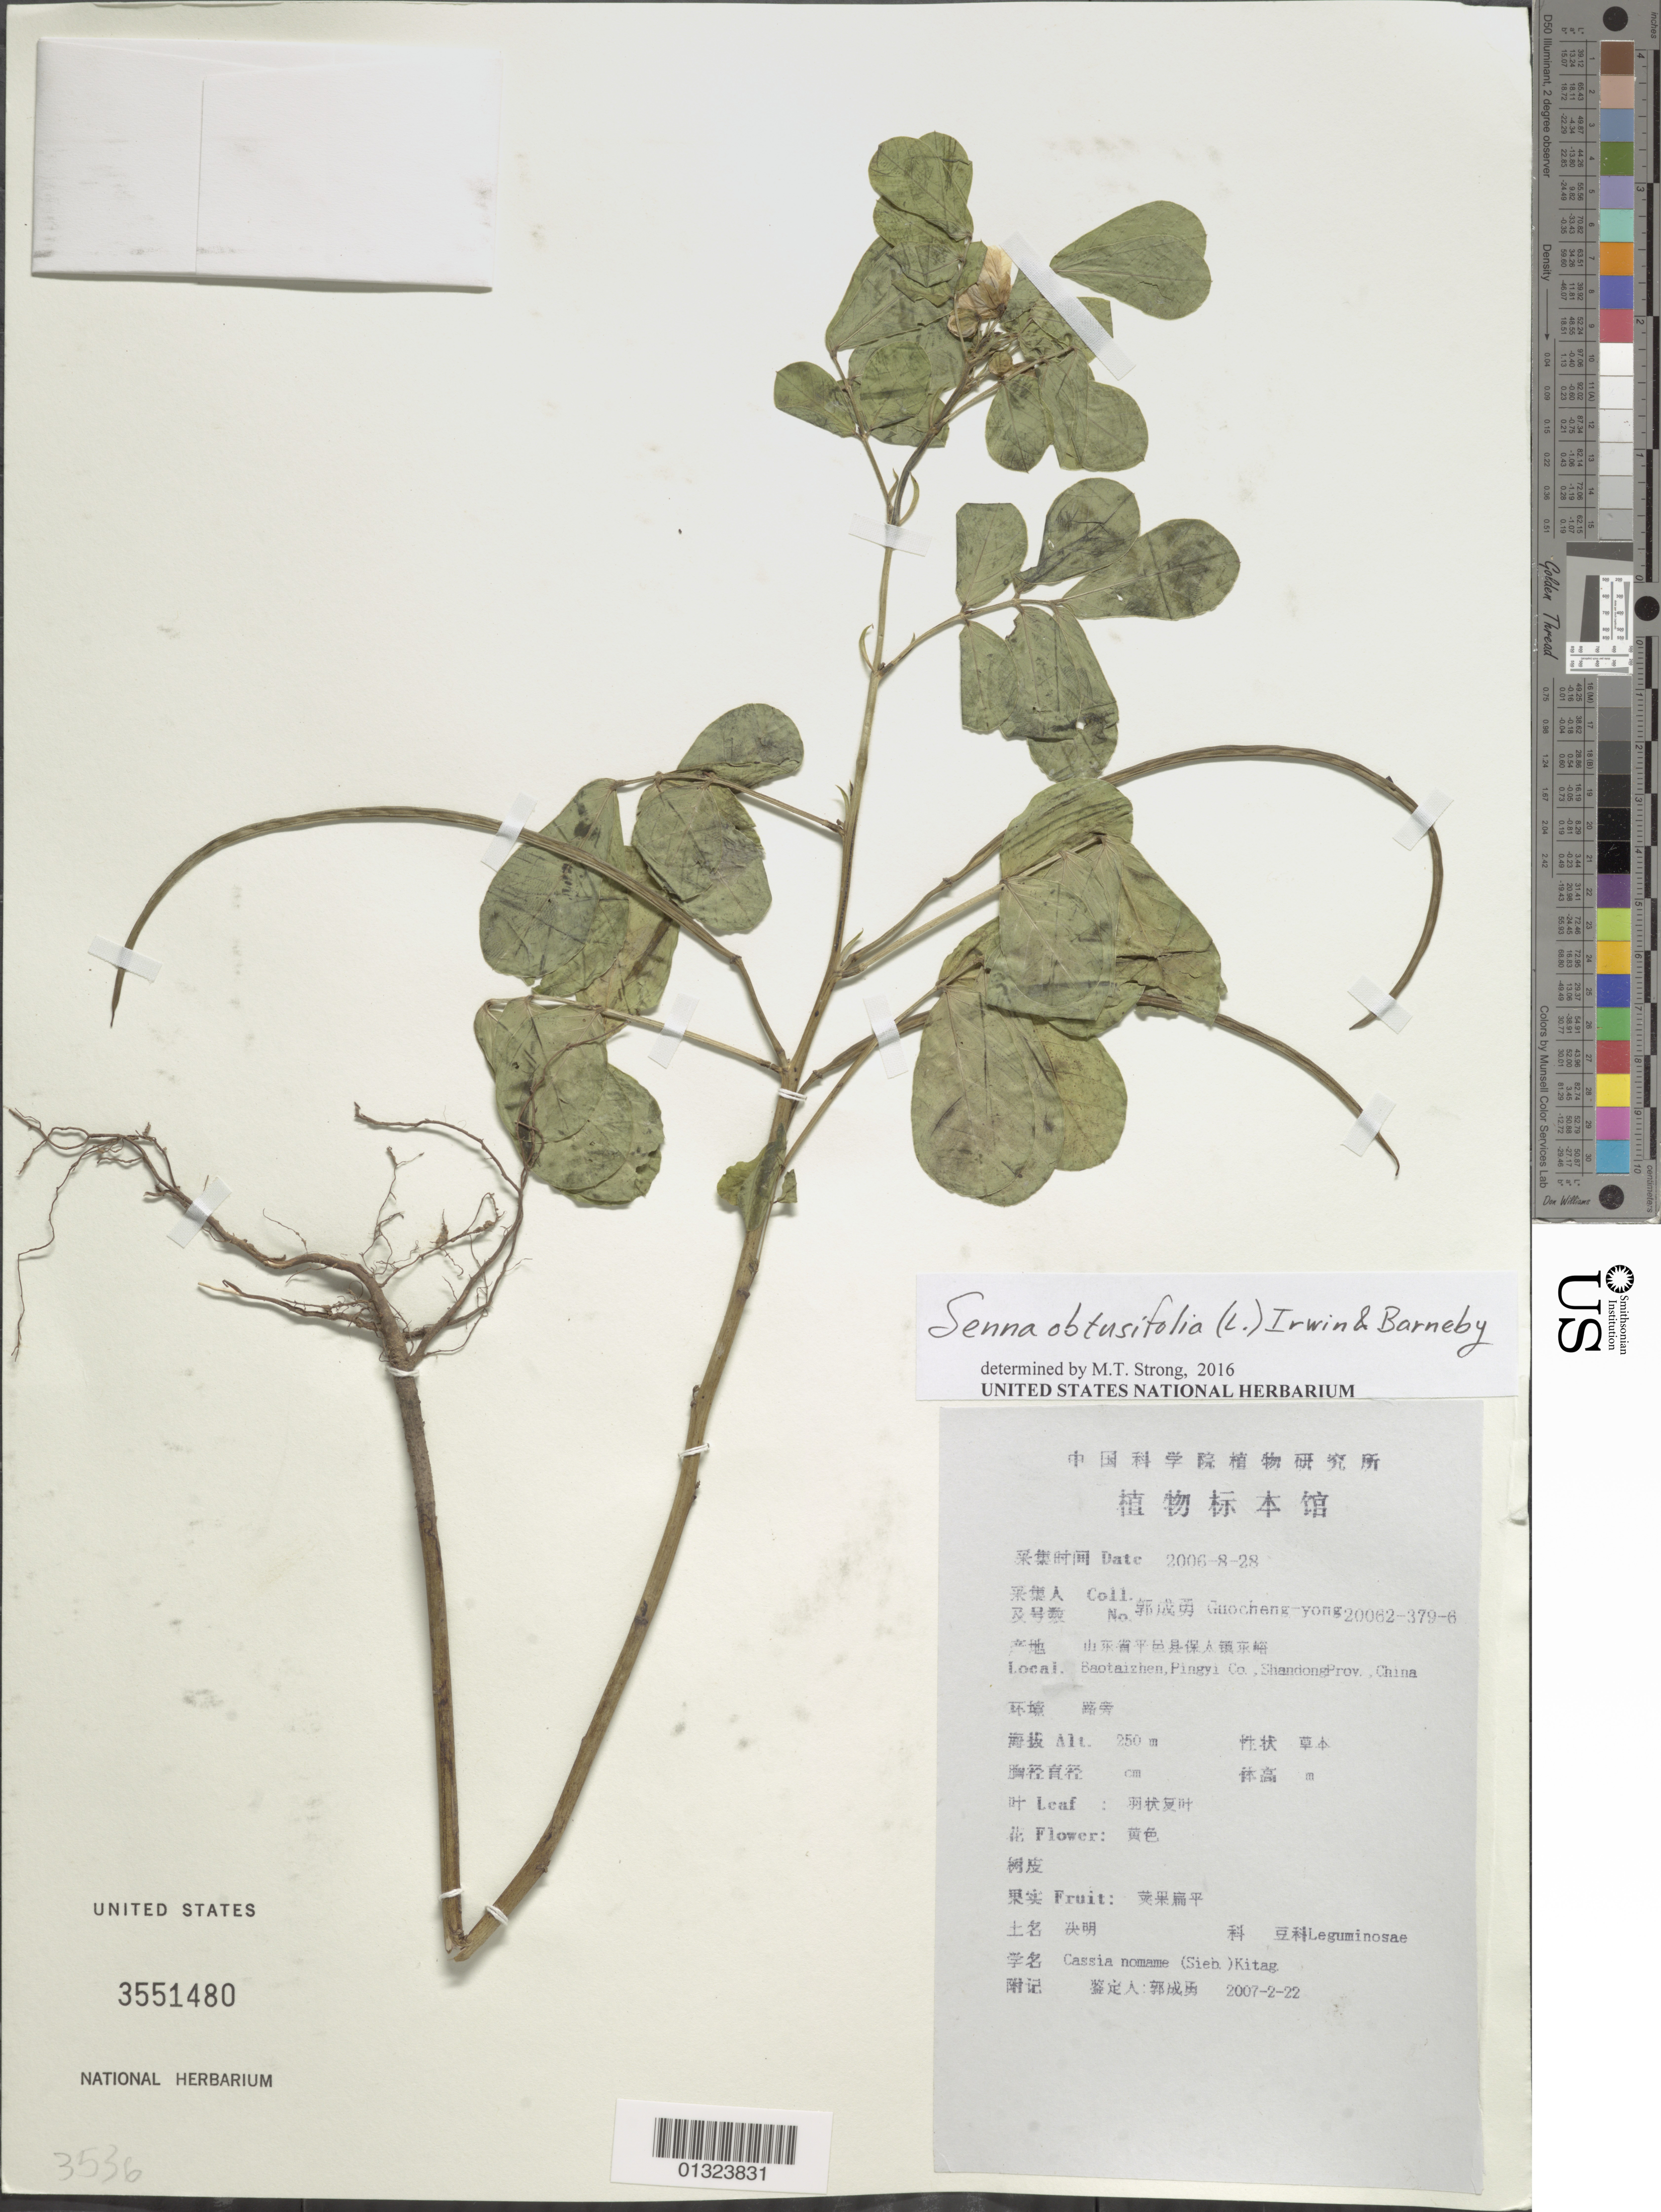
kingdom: Plantae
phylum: Tracheophyta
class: Magnoliopsida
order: Fabales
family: Fabaceae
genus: Senna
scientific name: Senna obtusifolia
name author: (L.) H.S. Irwin & Barneby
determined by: Strong, M. T., (US), Smithsonian Institution - National Museum of Natural History (UNITED STATES)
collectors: Guo cheng-yong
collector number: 20064-379-6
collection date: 2006-08-28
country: China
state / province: Shandong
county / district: Pingyi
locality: Baotaizhen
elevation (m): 250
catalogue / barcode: US 3551480